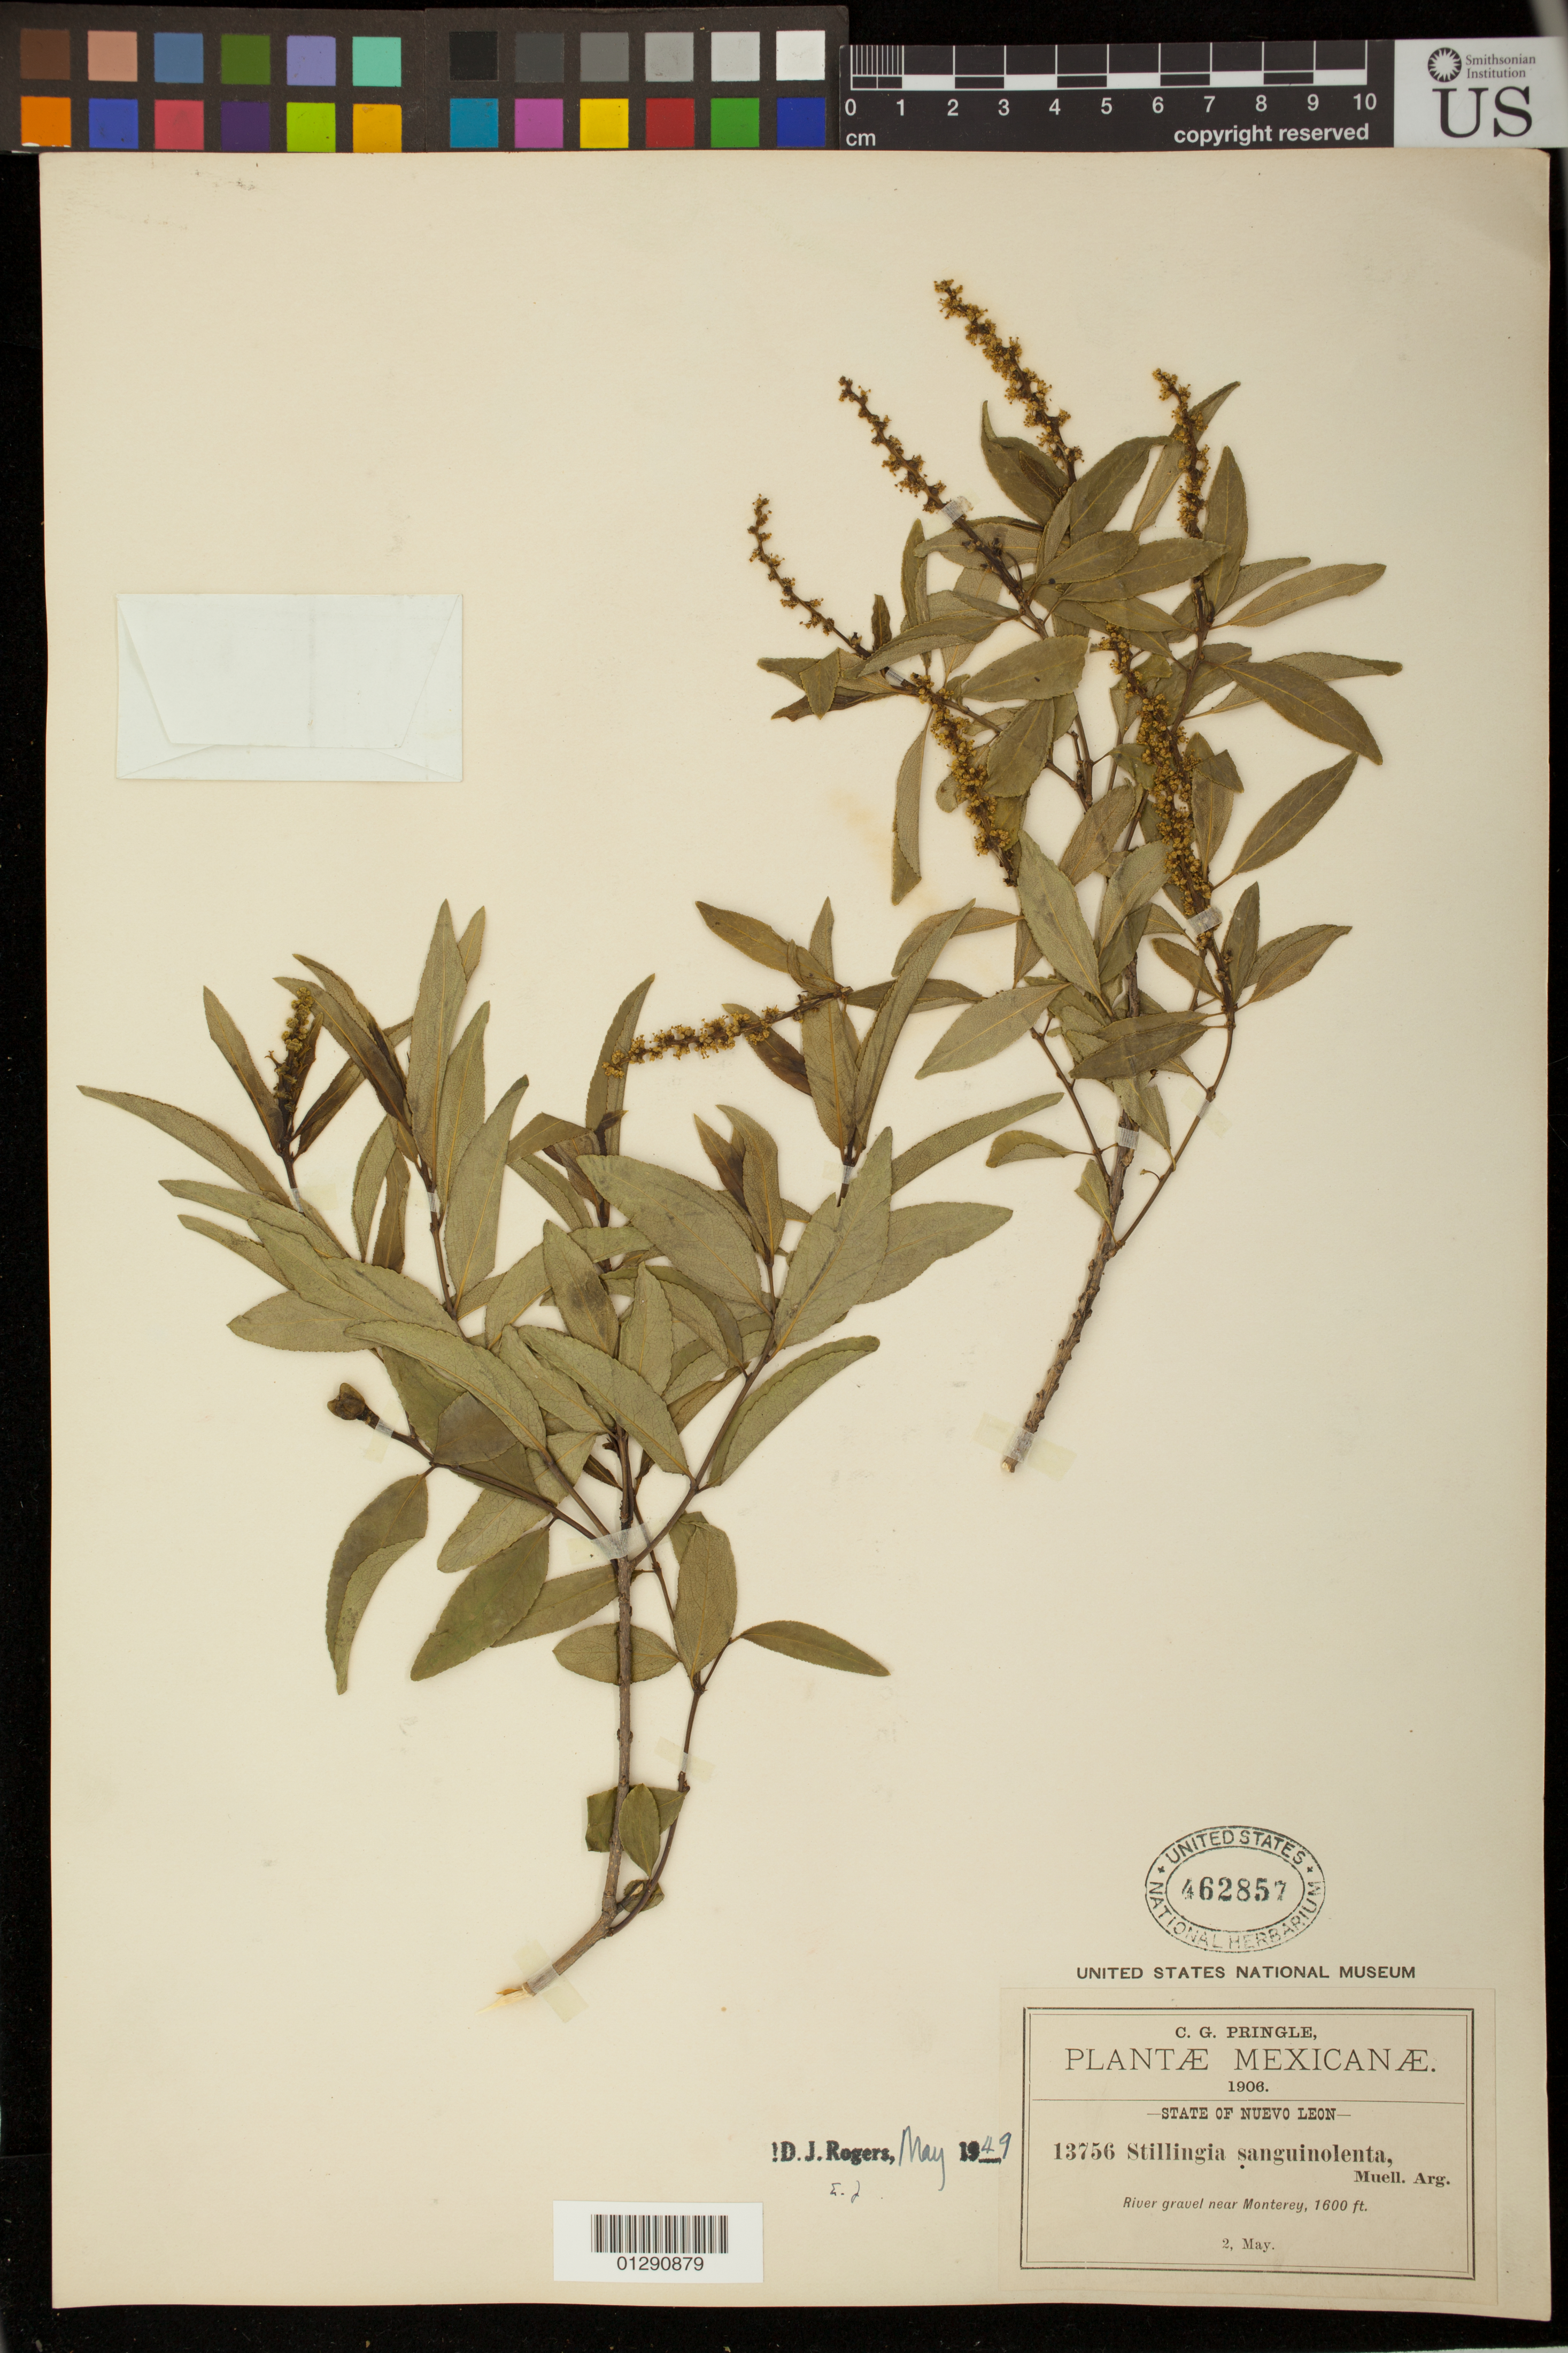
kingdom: Plantae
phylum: Tracheophyta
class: Magnoliopsida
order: Malpighiales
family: Euphorbiaceae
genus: Stillingia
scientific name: Stillingia sanguinolenta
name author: Müll. Arg.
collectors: C. G. Pringle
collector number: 13756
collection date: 1906-05-02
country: Mexico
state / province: Nuevo Leon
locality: River gravel near Monterey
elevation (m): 488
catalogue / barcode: US 462857